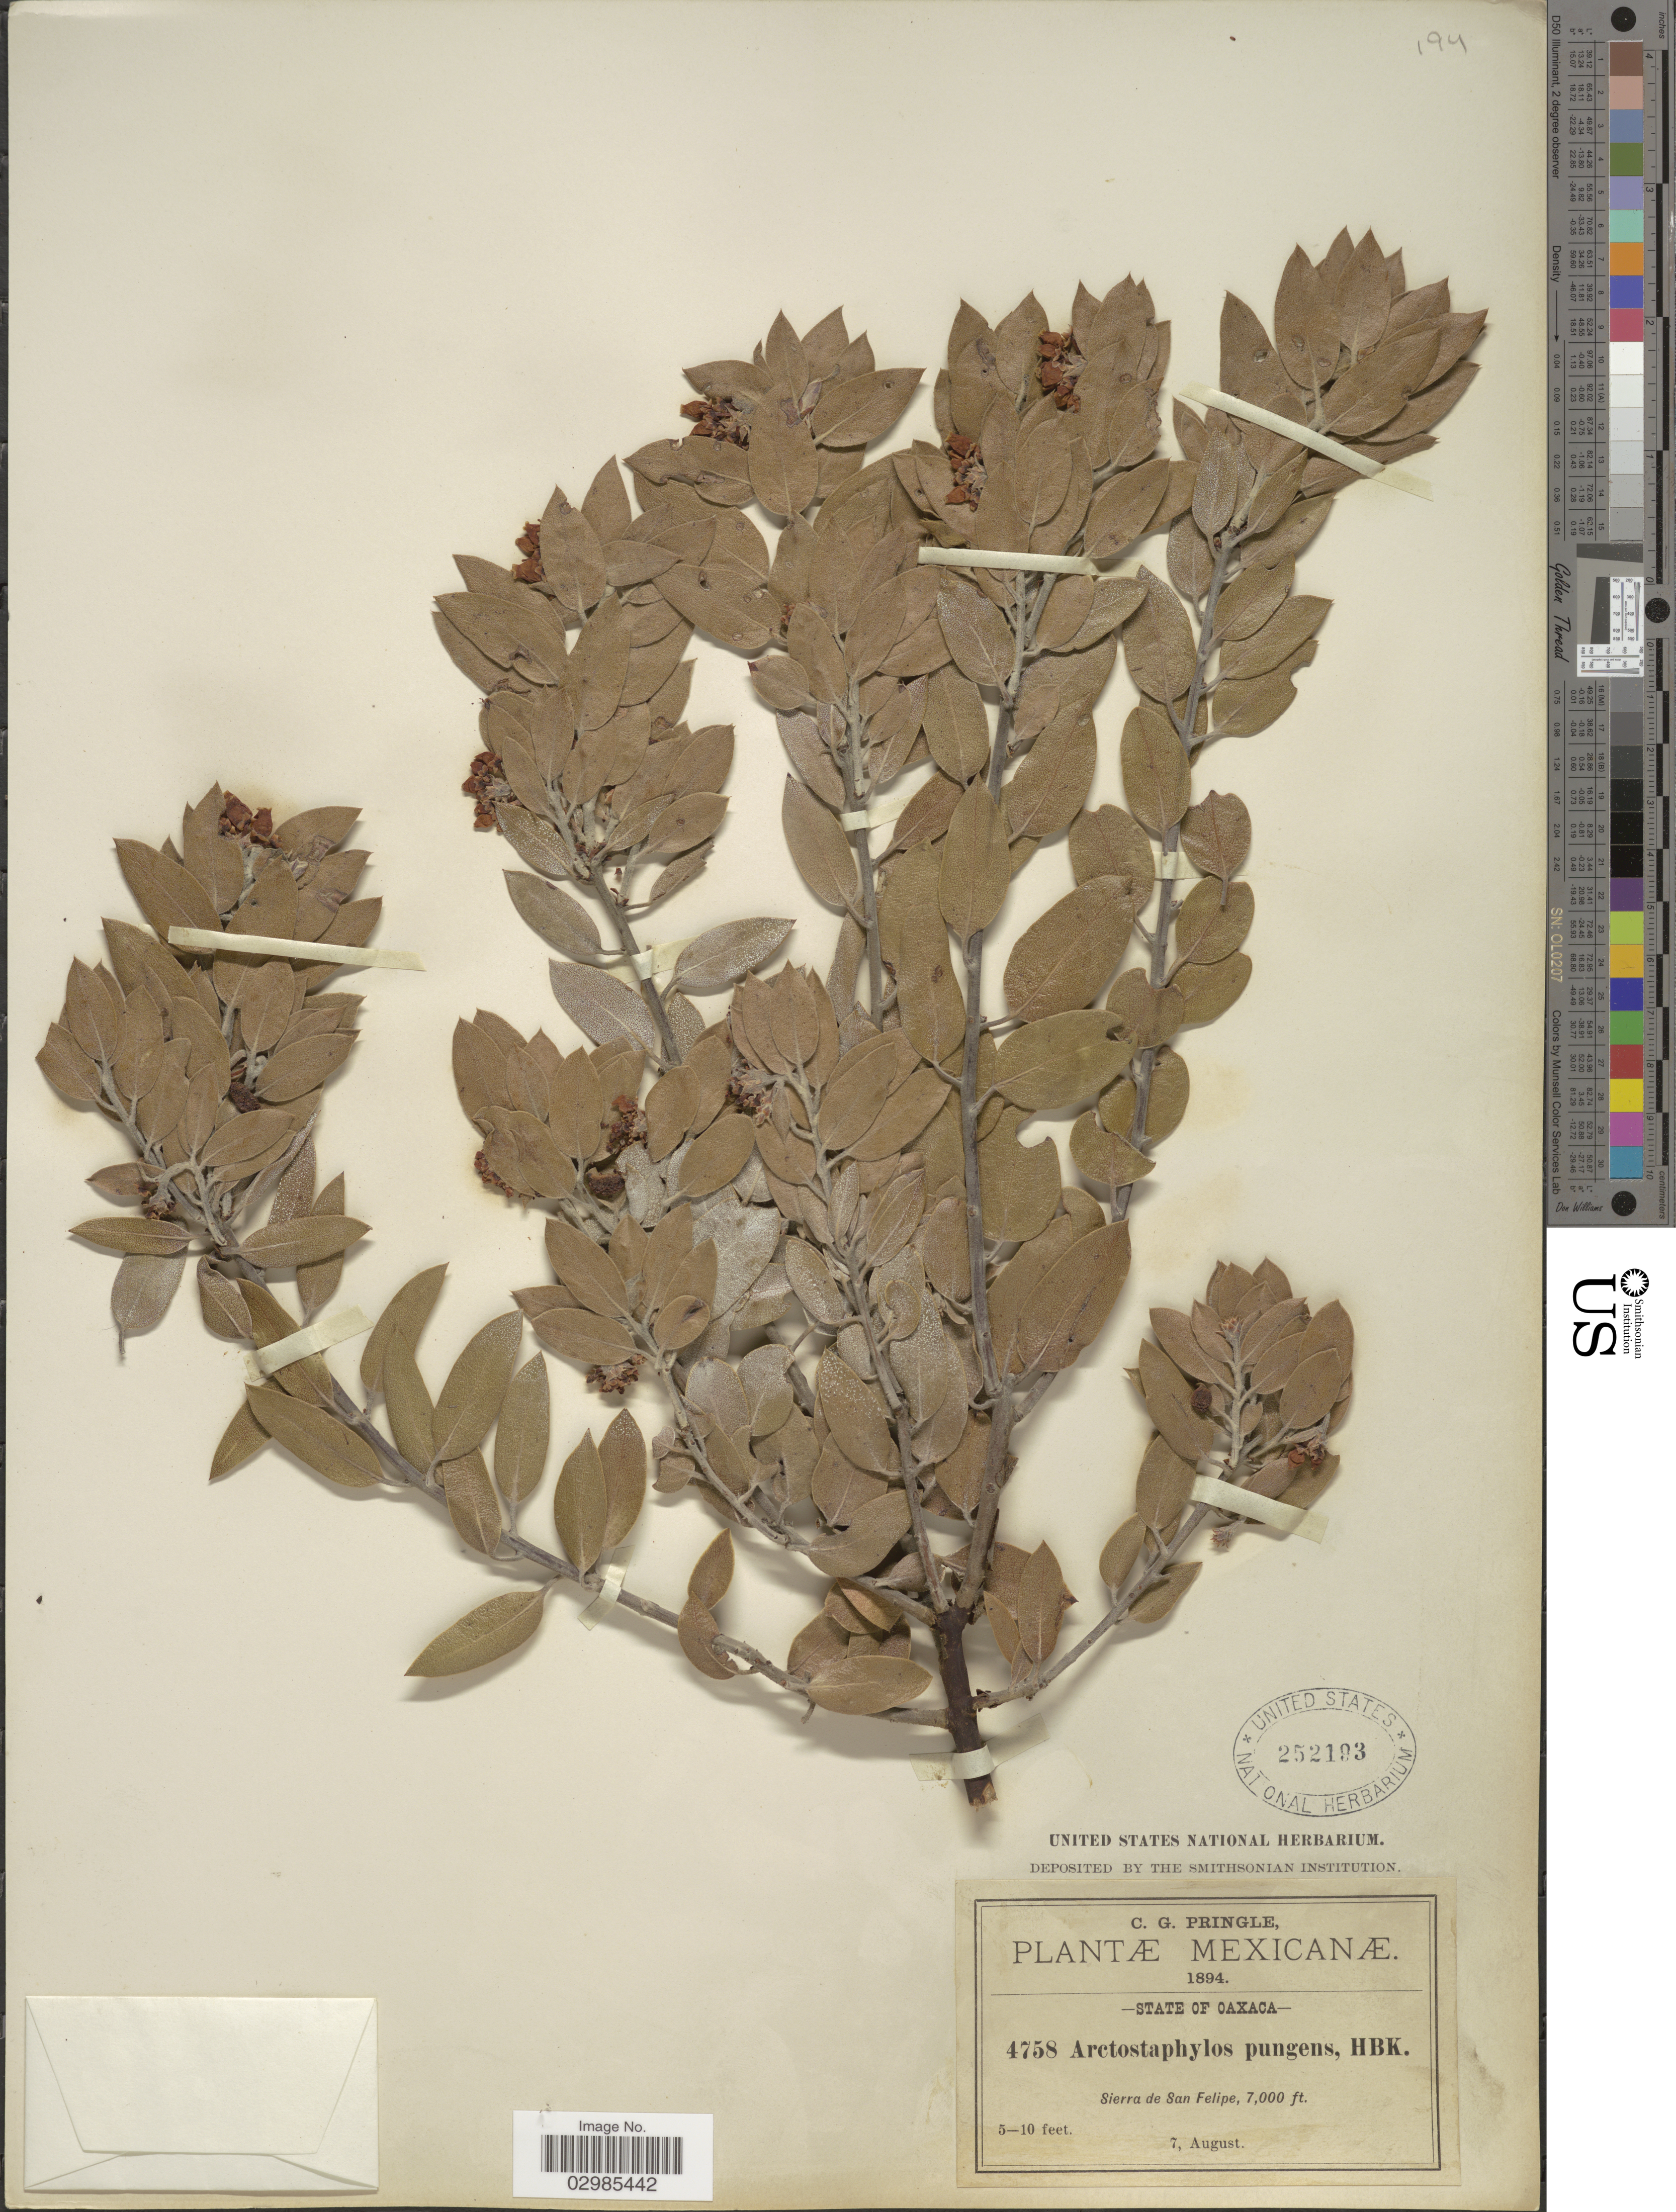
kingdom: Plantae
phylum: Tracheophyta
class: Magnoliopsida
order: Ericales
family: Ericaceae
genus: Arctostaphylos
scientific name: Arctostaphylos pungens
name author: Kunth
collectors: C. G. Pringle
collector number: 4758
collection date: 1894-08-07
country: Mexico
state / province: Oaxaca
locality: Sierra de San Felipe.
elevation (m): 2134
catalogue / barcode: US 252193